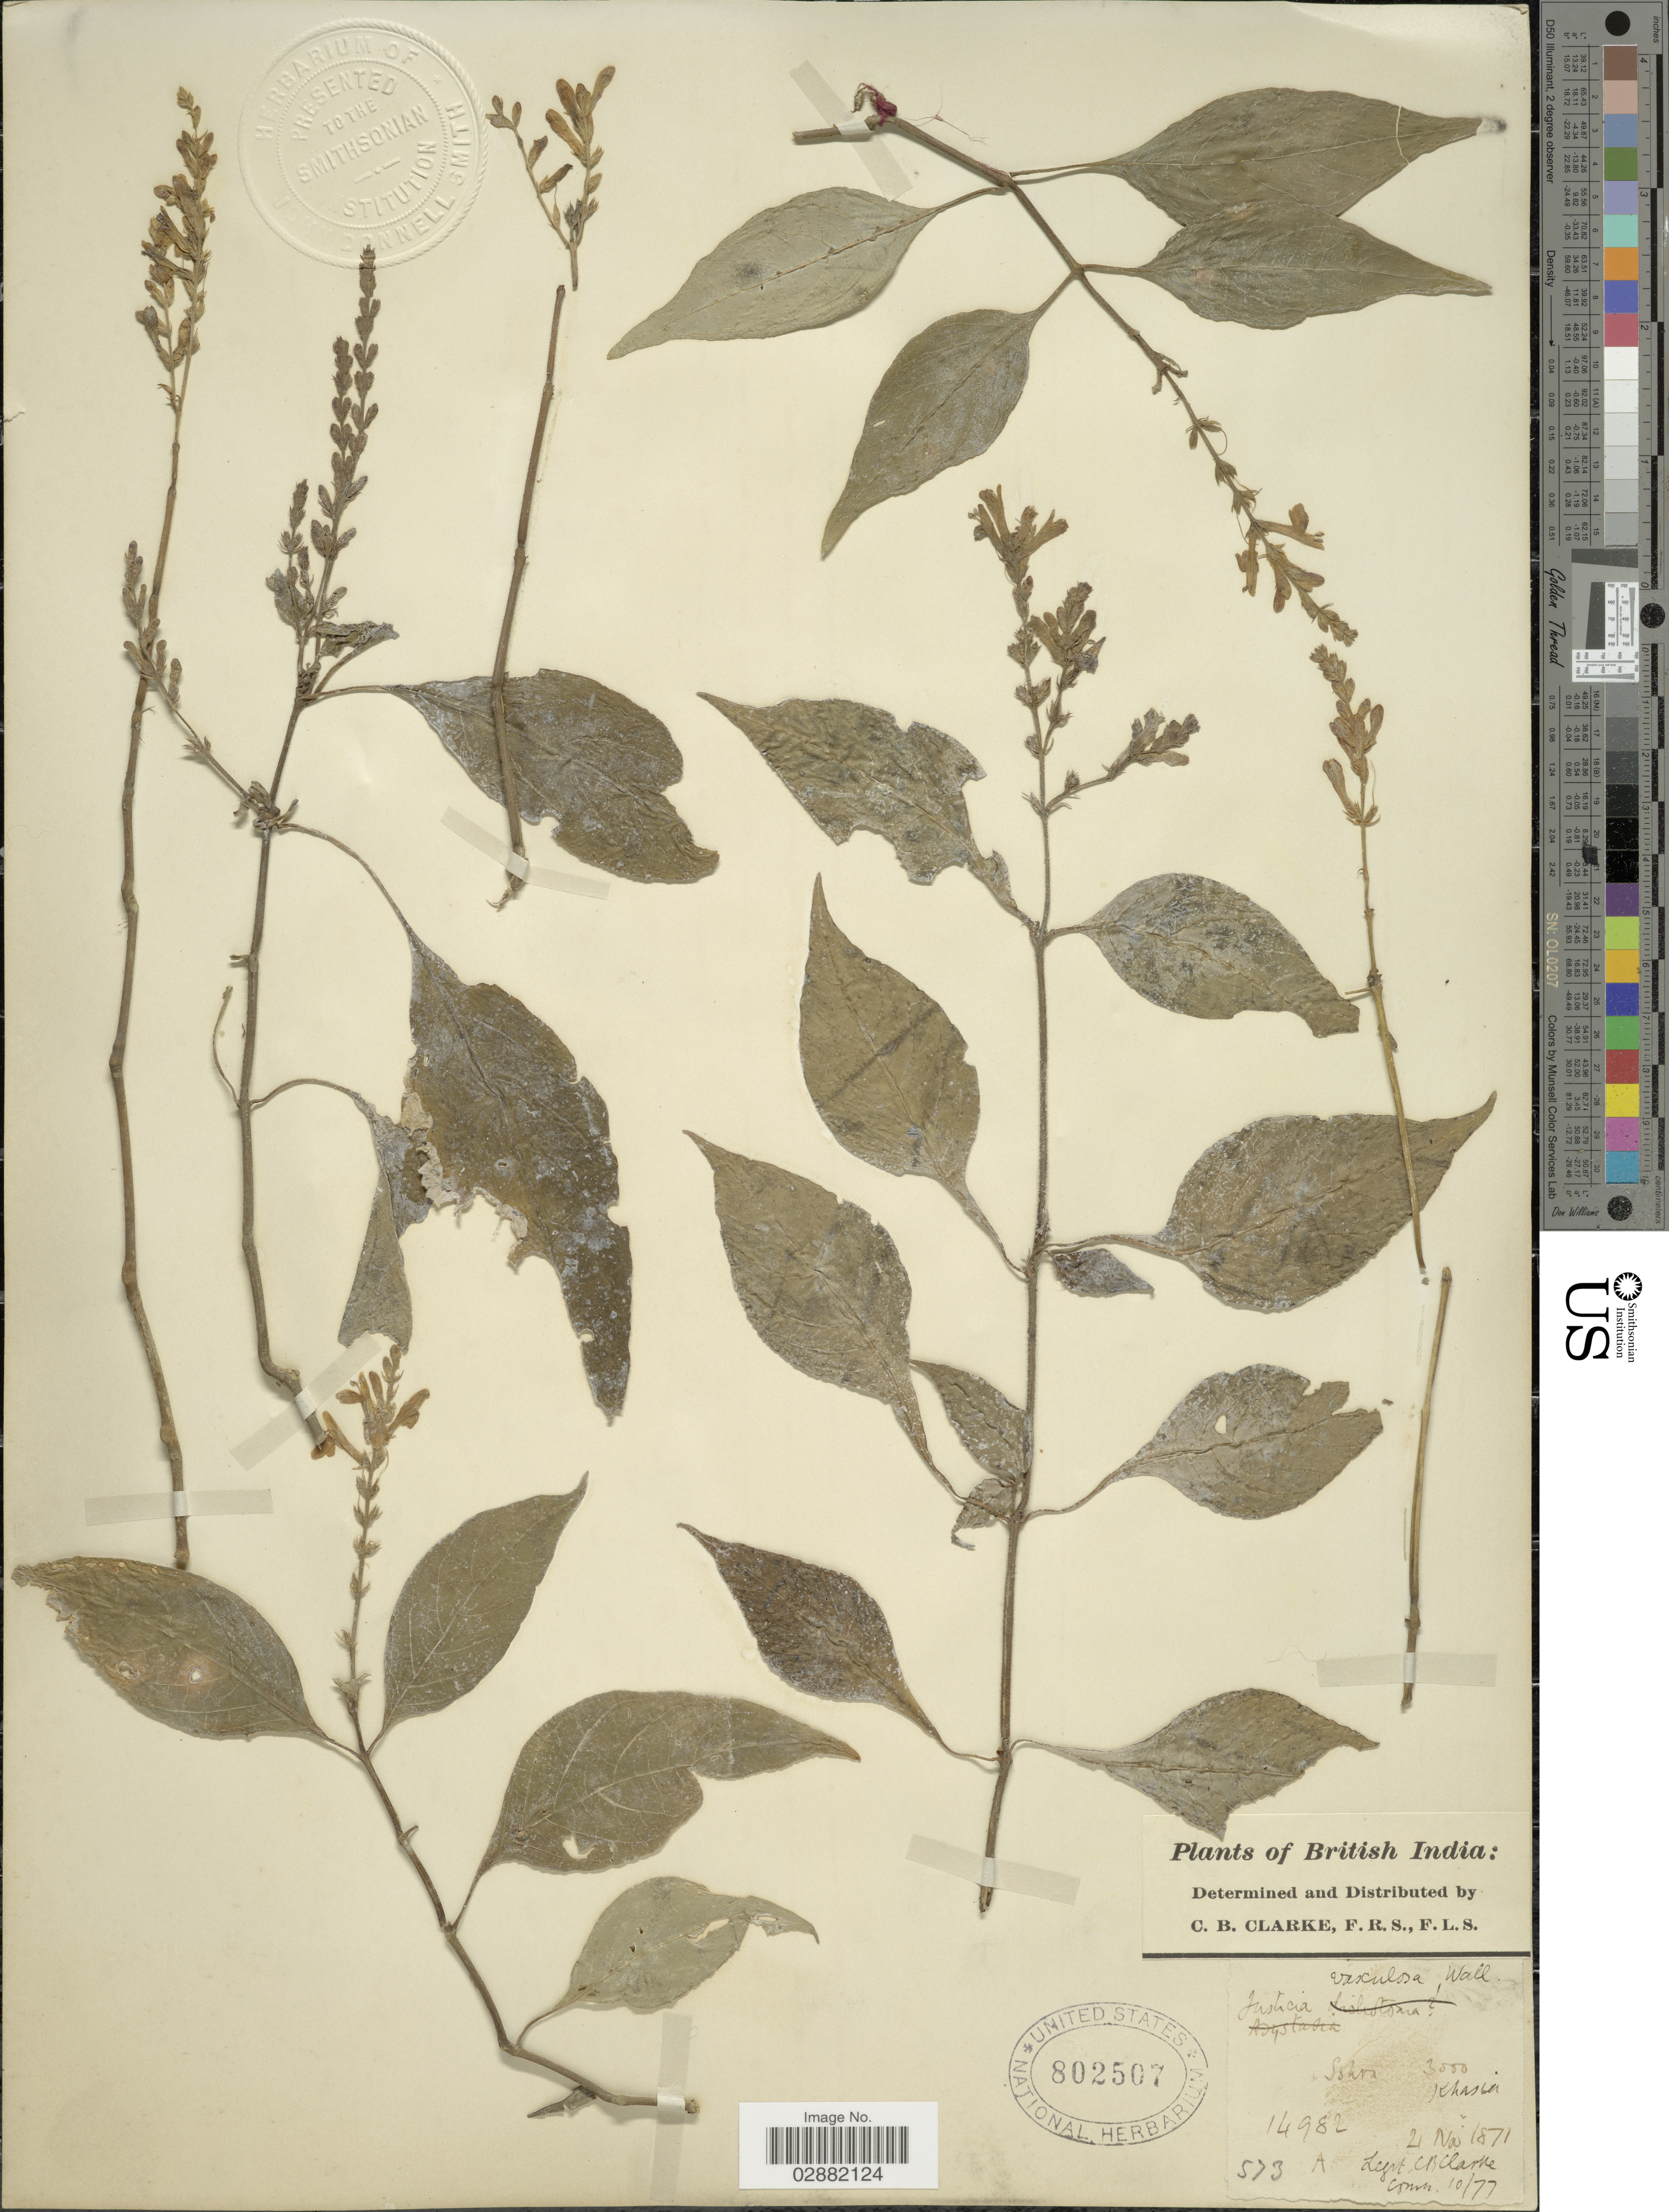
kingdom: Plantae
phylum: Tracheophyta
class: Magnoliopsida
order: Lamiales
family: Acanthaceae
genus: Justicia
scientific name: Justicia vasculosa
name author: Wall.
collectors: C. B. Clarke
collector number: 14982A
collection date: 1871-11-21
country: India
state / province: Meghalaya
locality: British India, Sohra, Khasia.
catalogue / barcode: US 802507